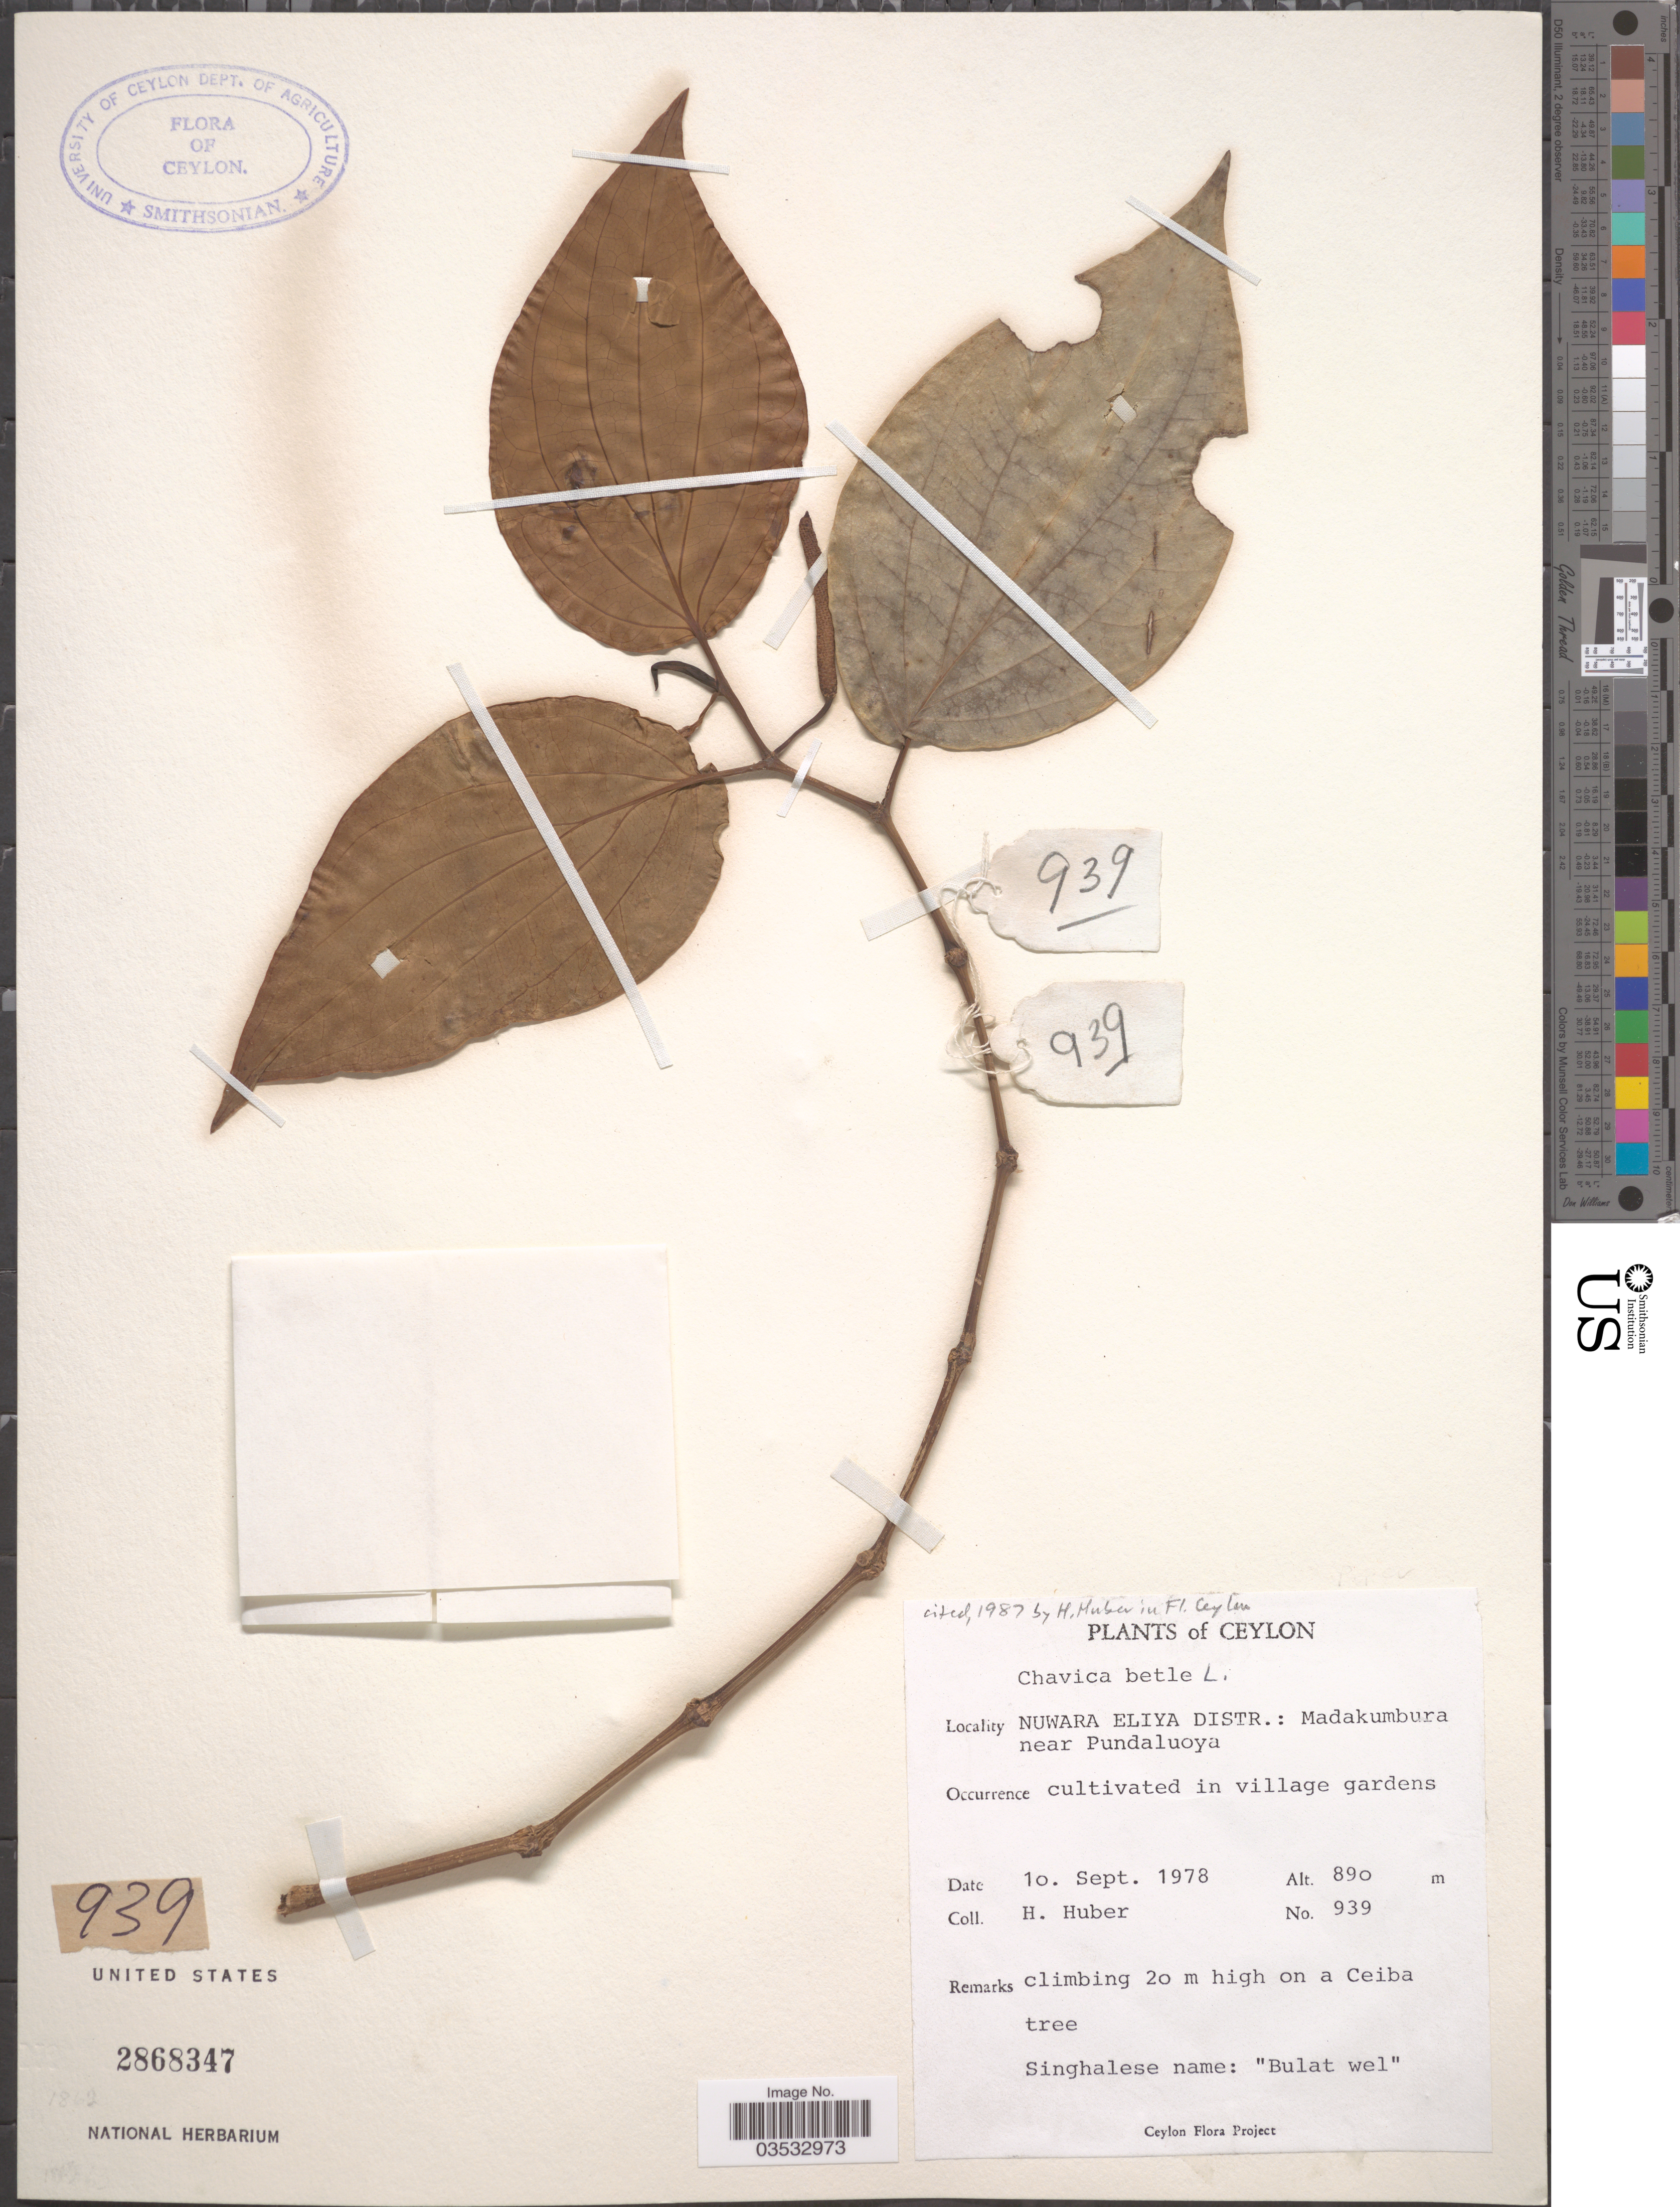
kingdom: Plantae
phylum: Tracheophyta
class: Magnoliopsida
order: Piperales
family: Piperaceae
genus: Piper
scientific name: Piper betle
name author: L.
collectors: H. Huber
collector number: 939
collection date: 1978-09-10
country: Sri Lanka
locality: Ceylon. Nuwara Eliya Distr.: Madakumbura near Pundaluoya.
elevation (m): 890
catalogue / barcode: US 2868347